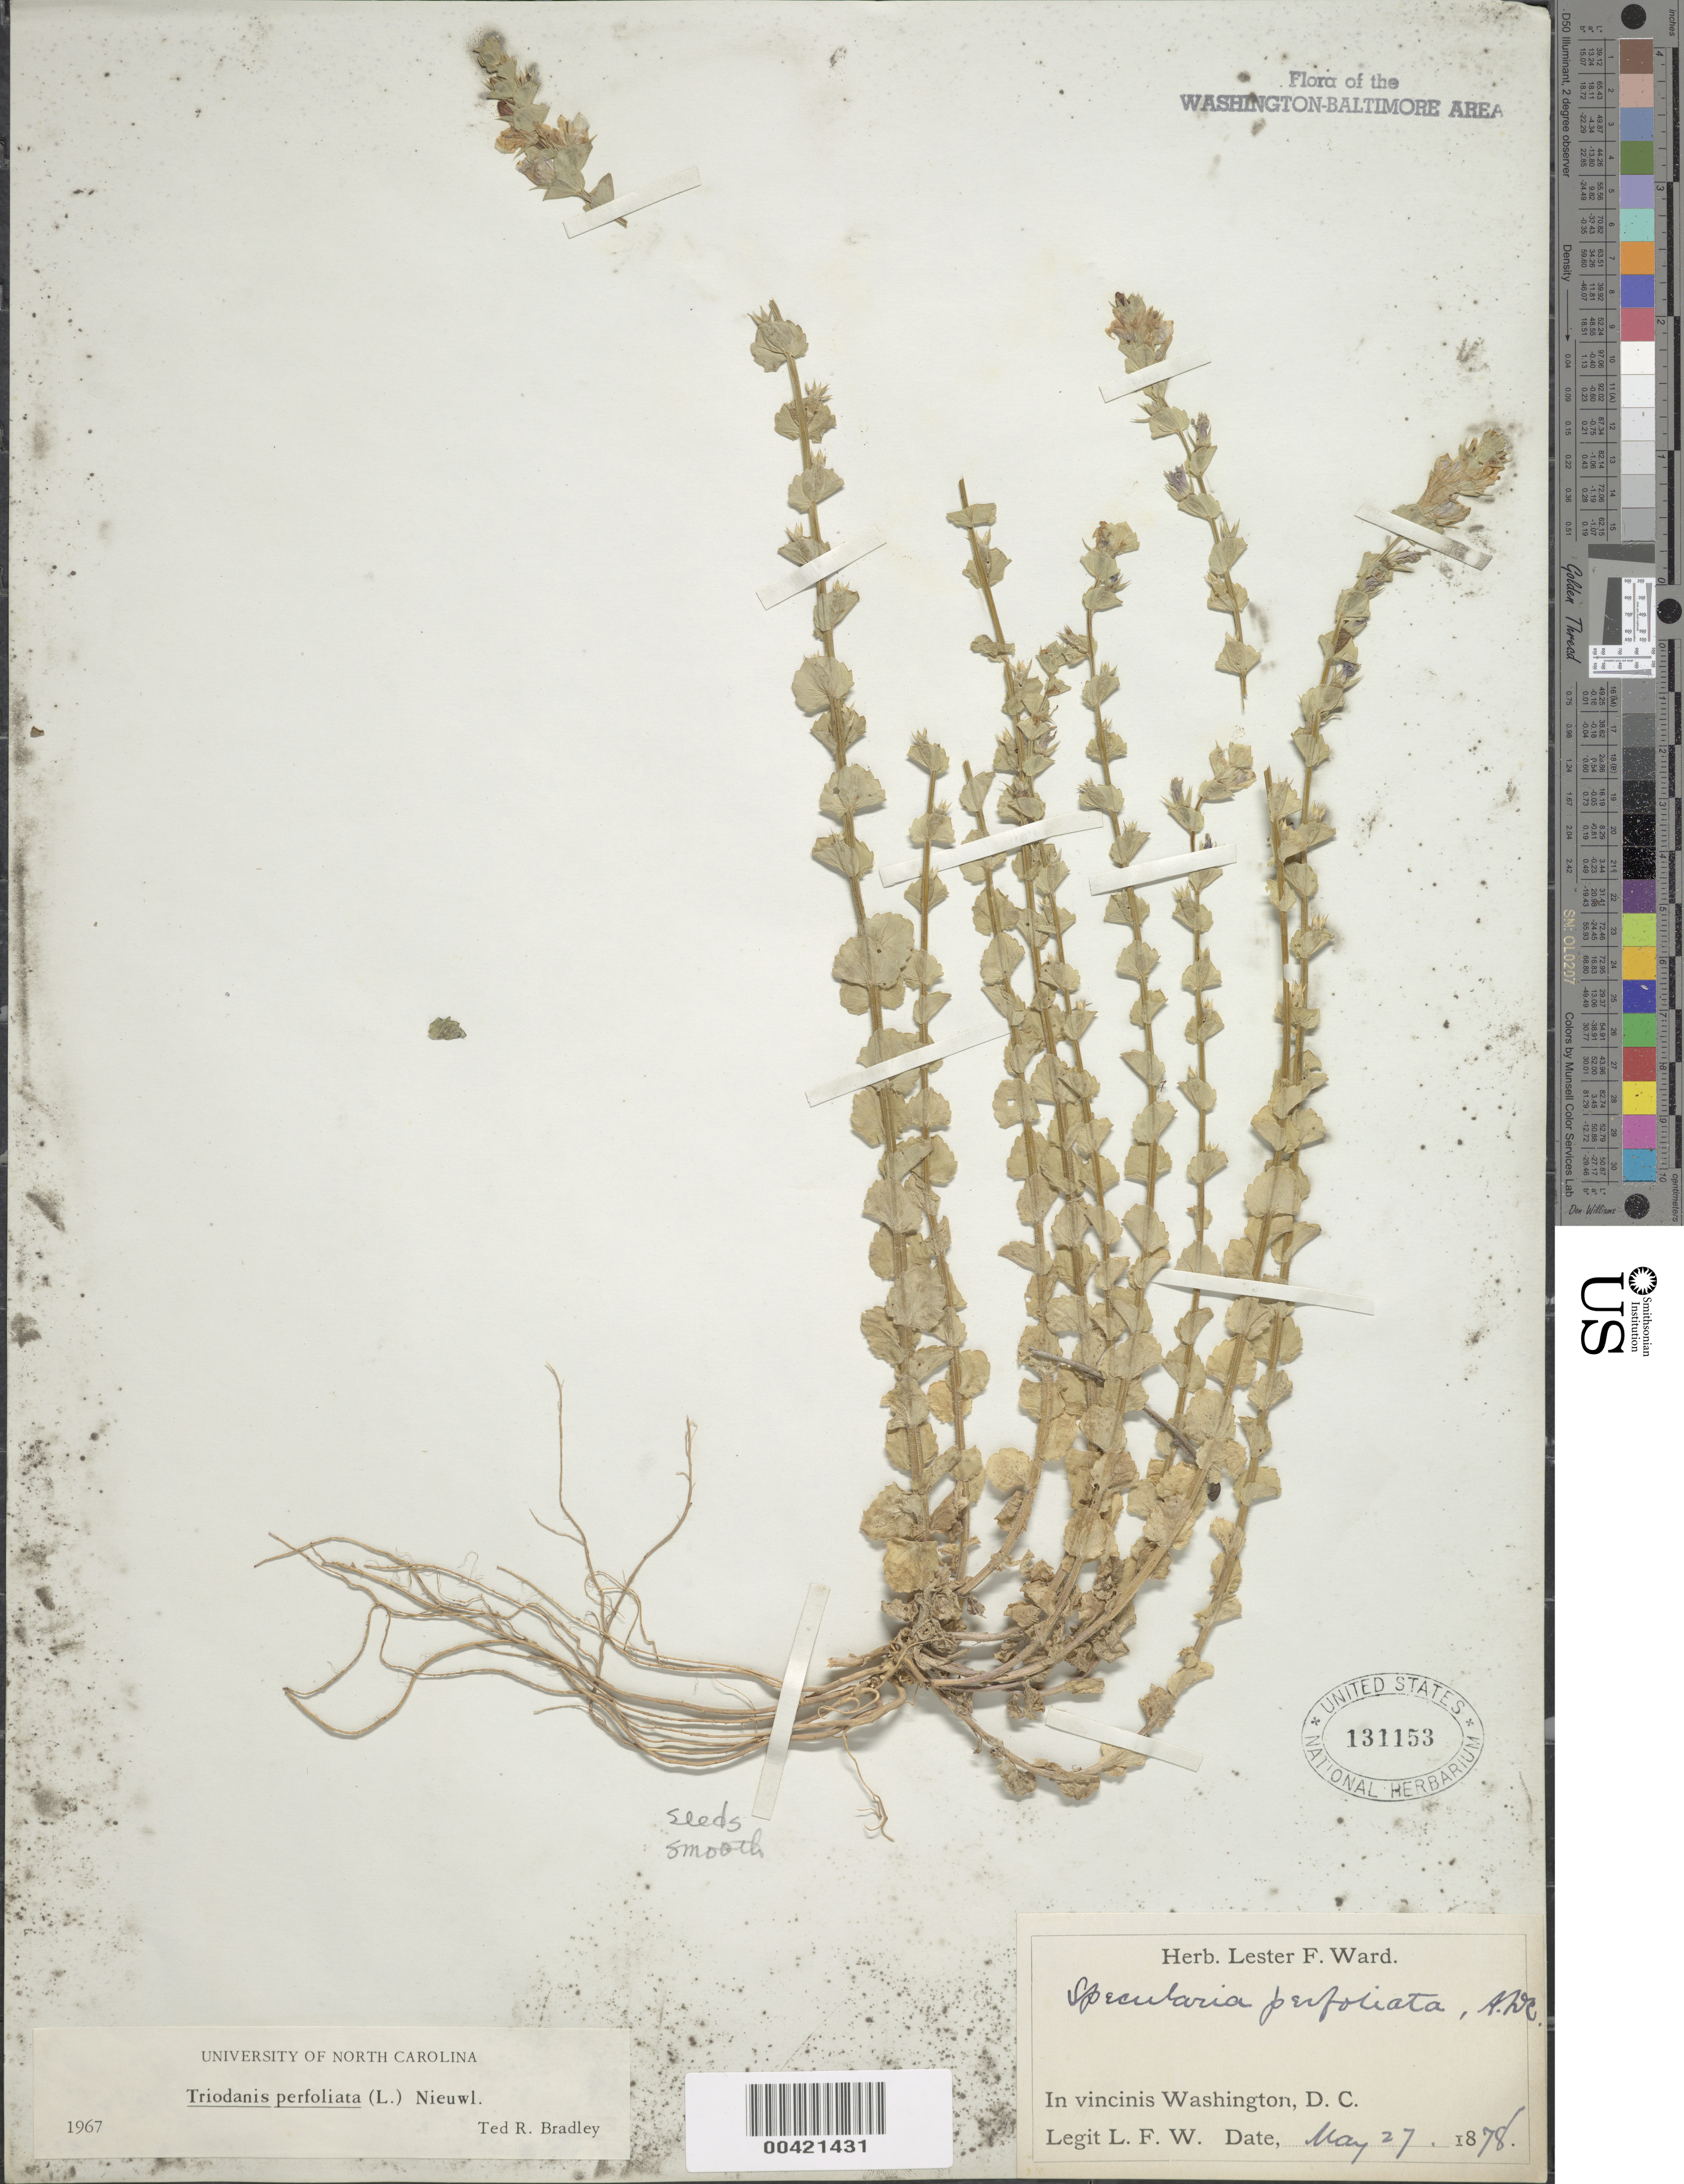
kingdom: Plantae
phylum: Tracheophyta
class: Magnoliopsida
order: Asterales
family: Campanulaceae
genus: Triodanis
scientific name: Triodanis perfoliata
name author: (L.) Nieuwl.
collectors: L. F. Ward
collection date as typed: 27 May 1878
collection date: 1878-05-27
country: United States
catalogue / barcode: US 131153